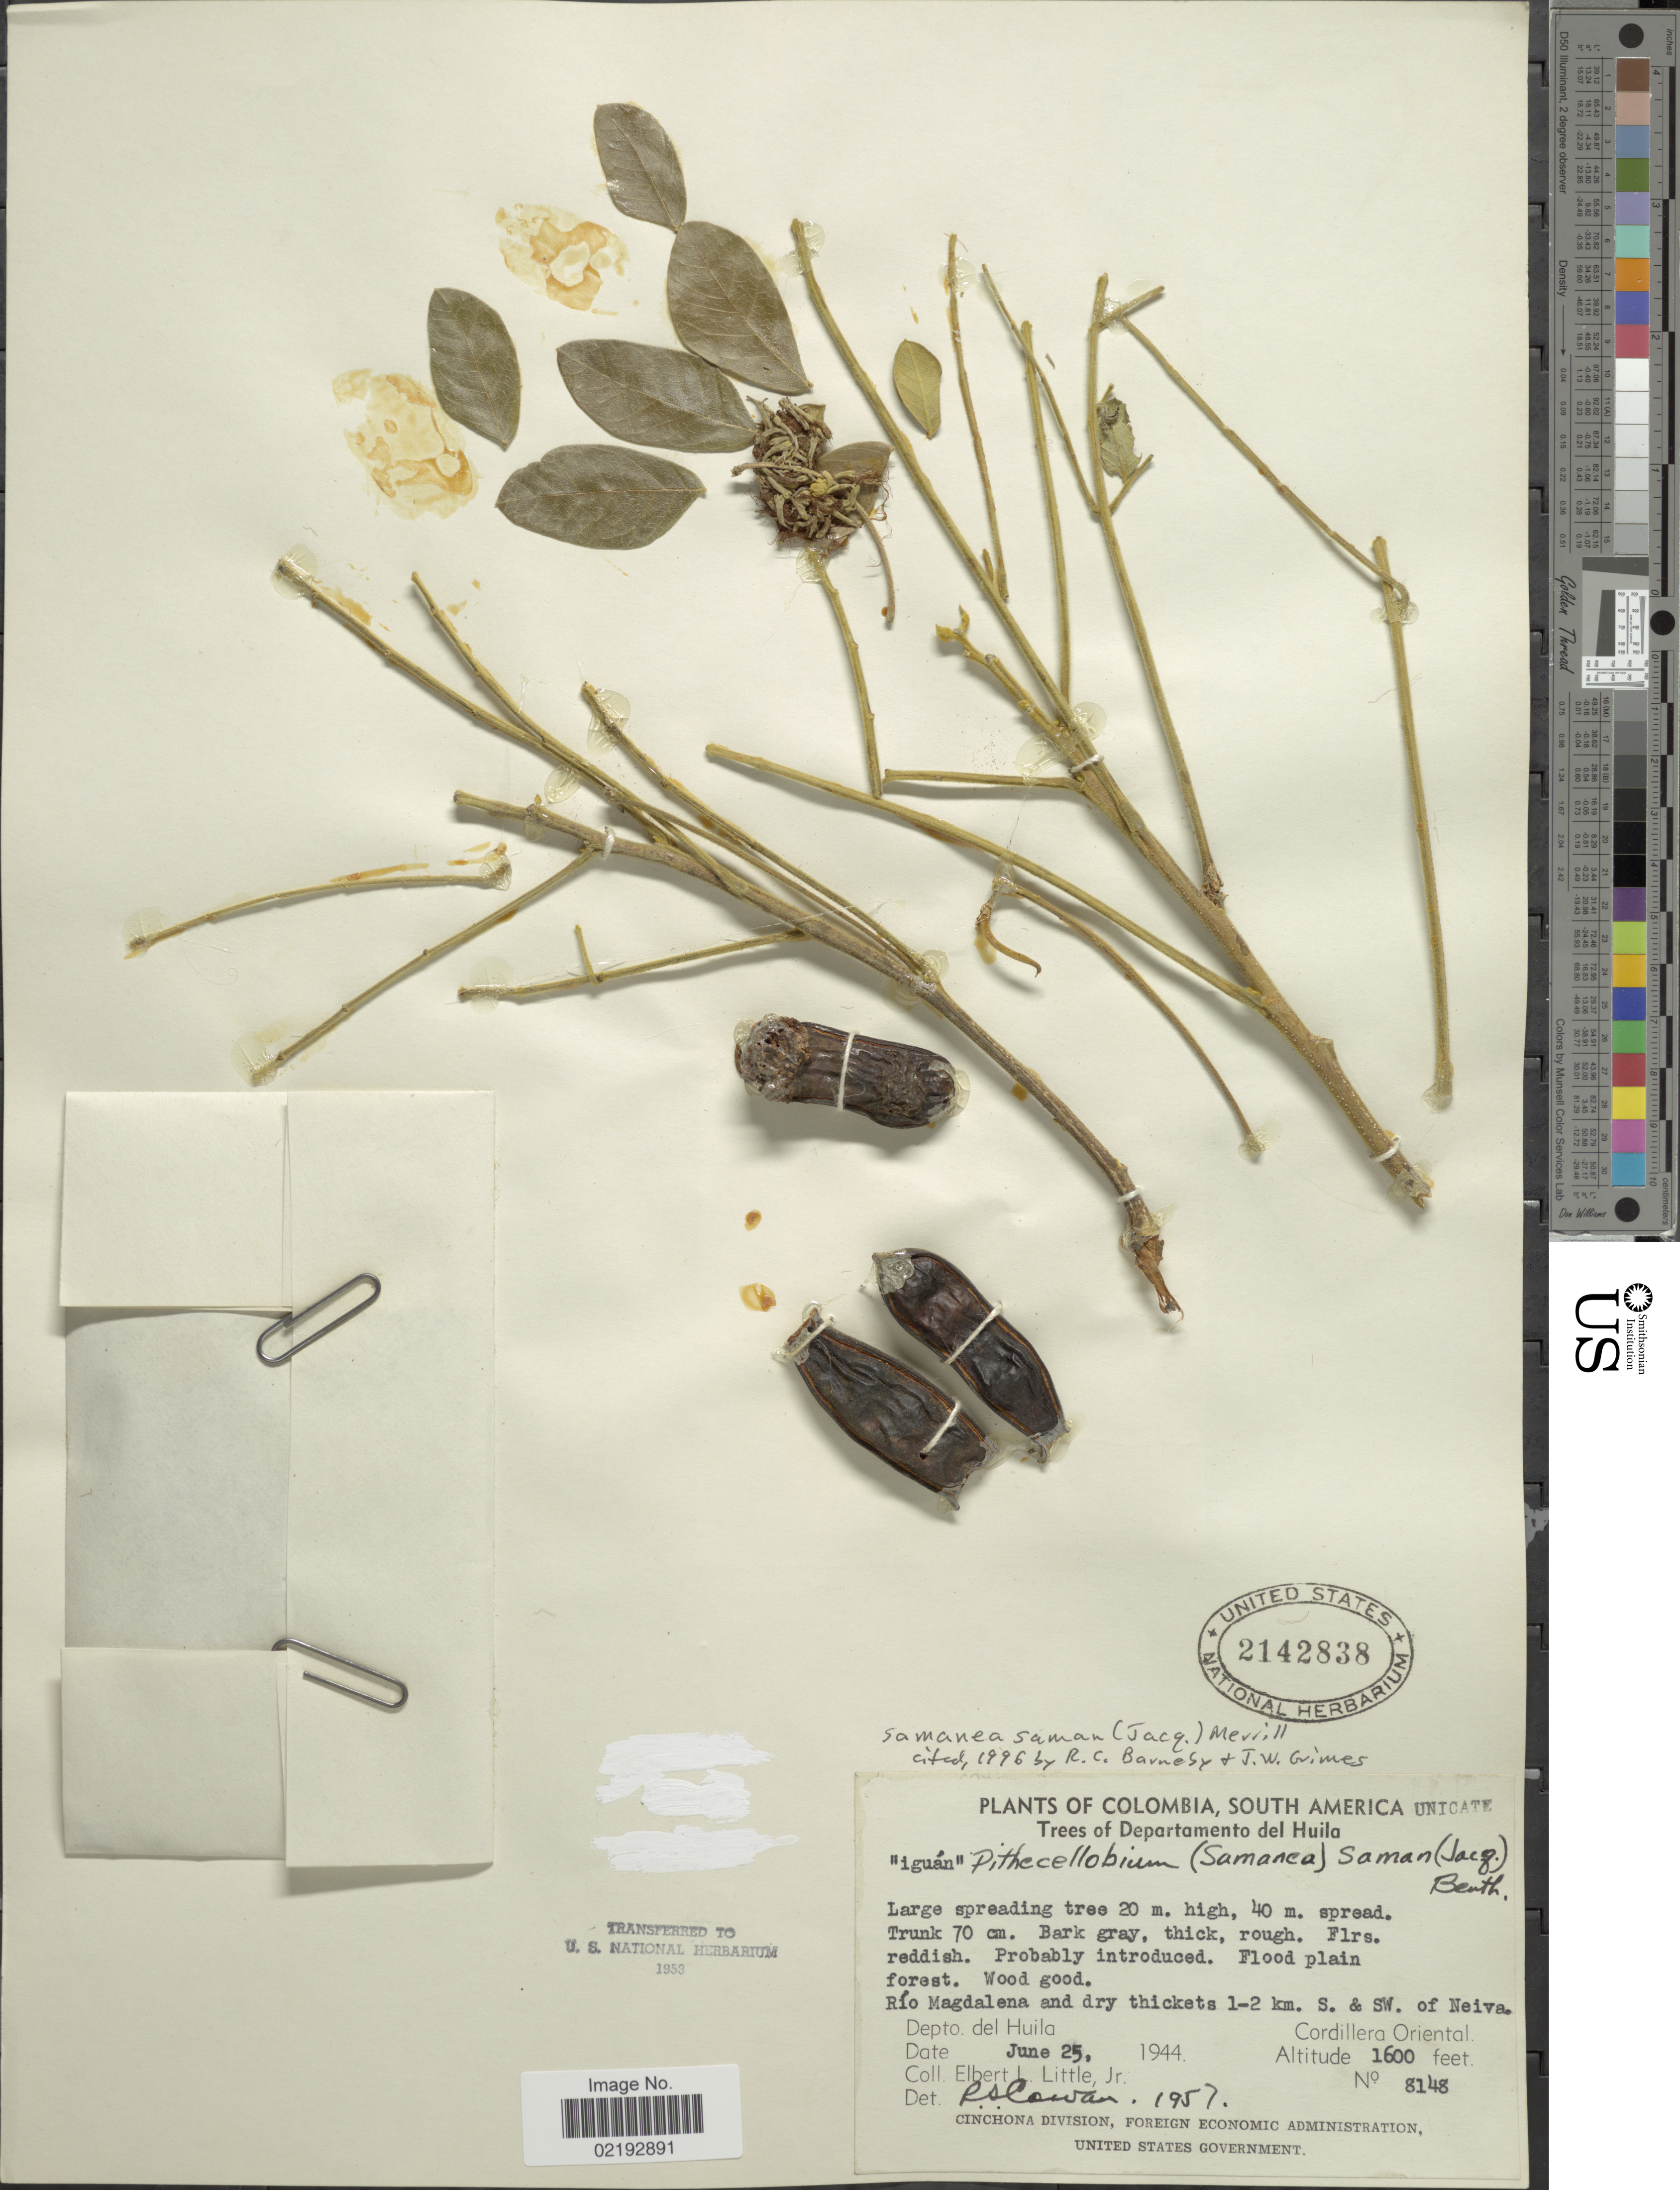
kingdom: Plantae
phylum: Tracheophyta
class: Magnoliopsida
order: Fabales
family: Fabaceae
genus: Samanea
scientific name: Samanea saman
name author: (Jacq.) Merr.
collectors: E. L. Little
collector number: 8148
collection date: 1944-06-25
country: Colombia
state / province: Huila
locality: South America, Rio Magdalena and dry thickets 1-2 km S. & SW. of Neiva, Cordillera Oriental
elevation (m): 488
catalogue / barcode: US 2142838